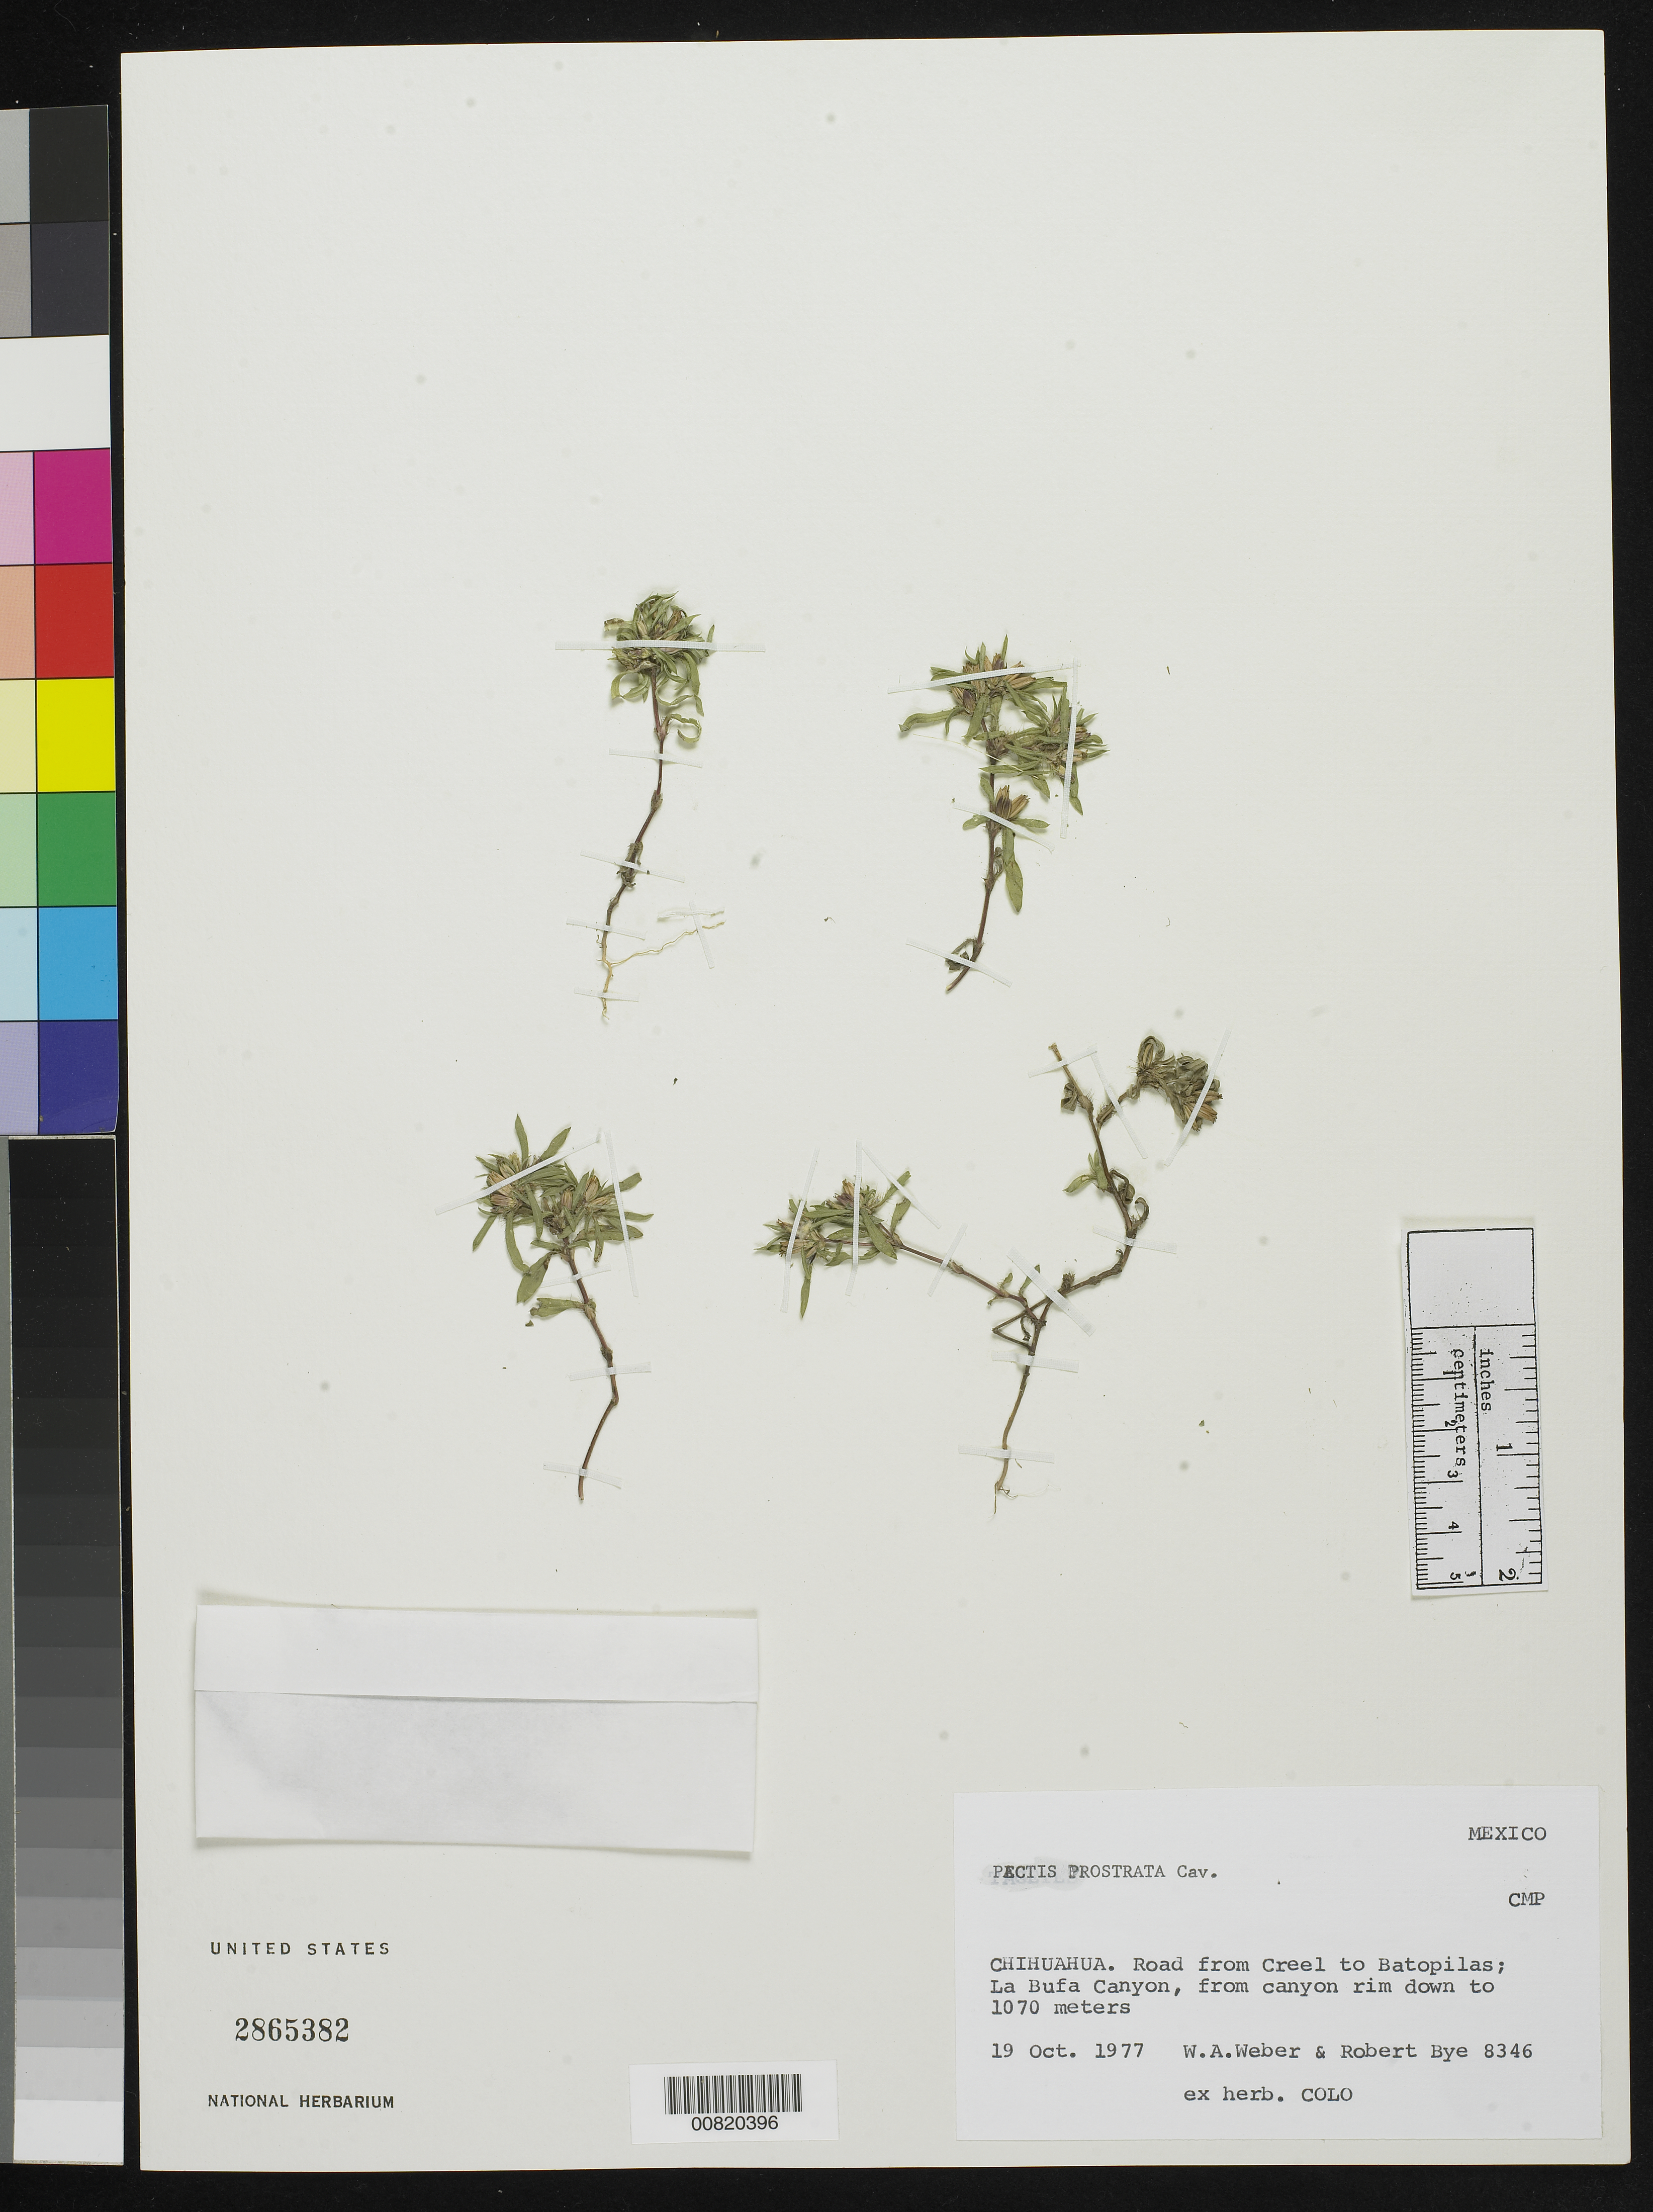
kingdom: Plantae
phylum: Tracheophyta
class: Magnoliopsida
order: Asterales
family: Asteraceae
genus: Pectis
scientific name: Pectis prostrata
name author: Cav.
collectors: W. A. Weber & R. A. Bye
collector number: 8346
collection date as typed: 19 Oct 1977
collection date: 1977-10-19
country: Mexico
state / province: Chihuahua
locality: Road from Creel to Batopilas; La Bufa Canyon, from canyon rim down to 1070 meters.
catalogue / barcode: US 2865382